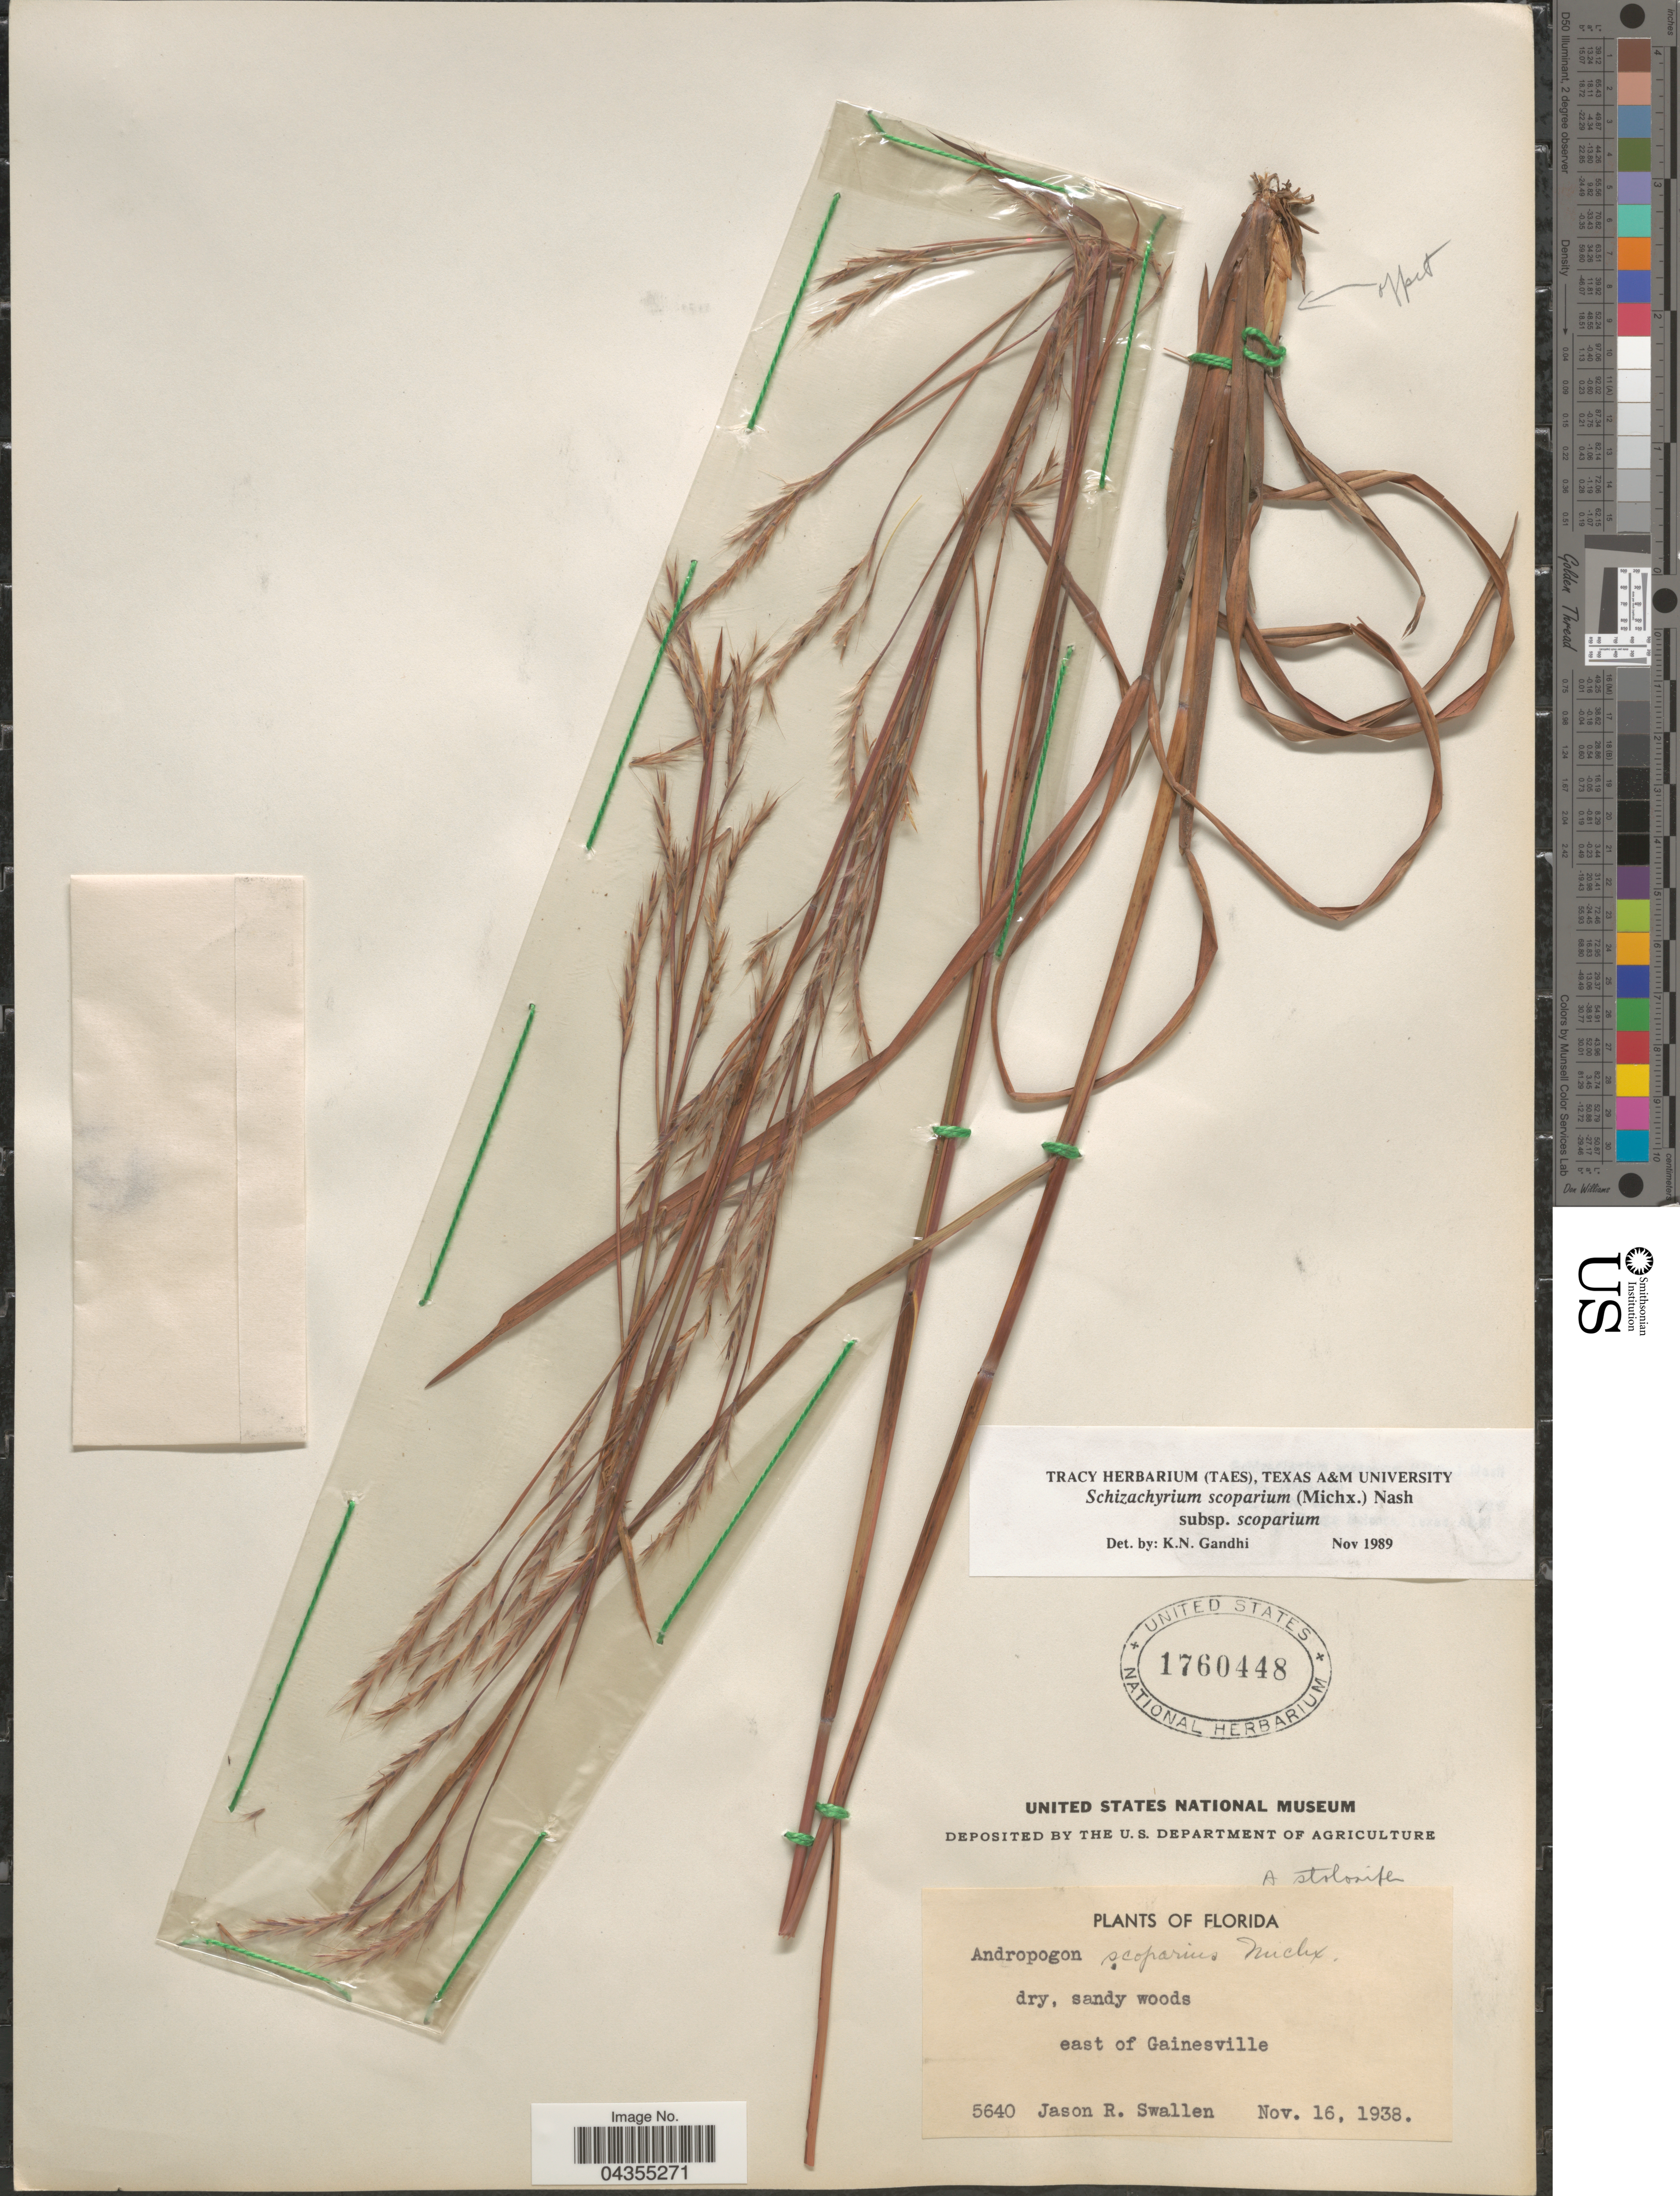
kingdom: Plantae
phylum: Tracheophyta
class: Liliopsida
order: Poales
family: Poaceae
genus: Schizachyrium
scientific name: Schizachyrium scoparium var. scoparium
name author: (Michx.) Nash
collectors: J. R. Swallen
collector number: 5640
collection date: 1938-11-16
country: United States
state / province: Florida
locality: East of Gainesville.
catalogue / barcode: US 1760448